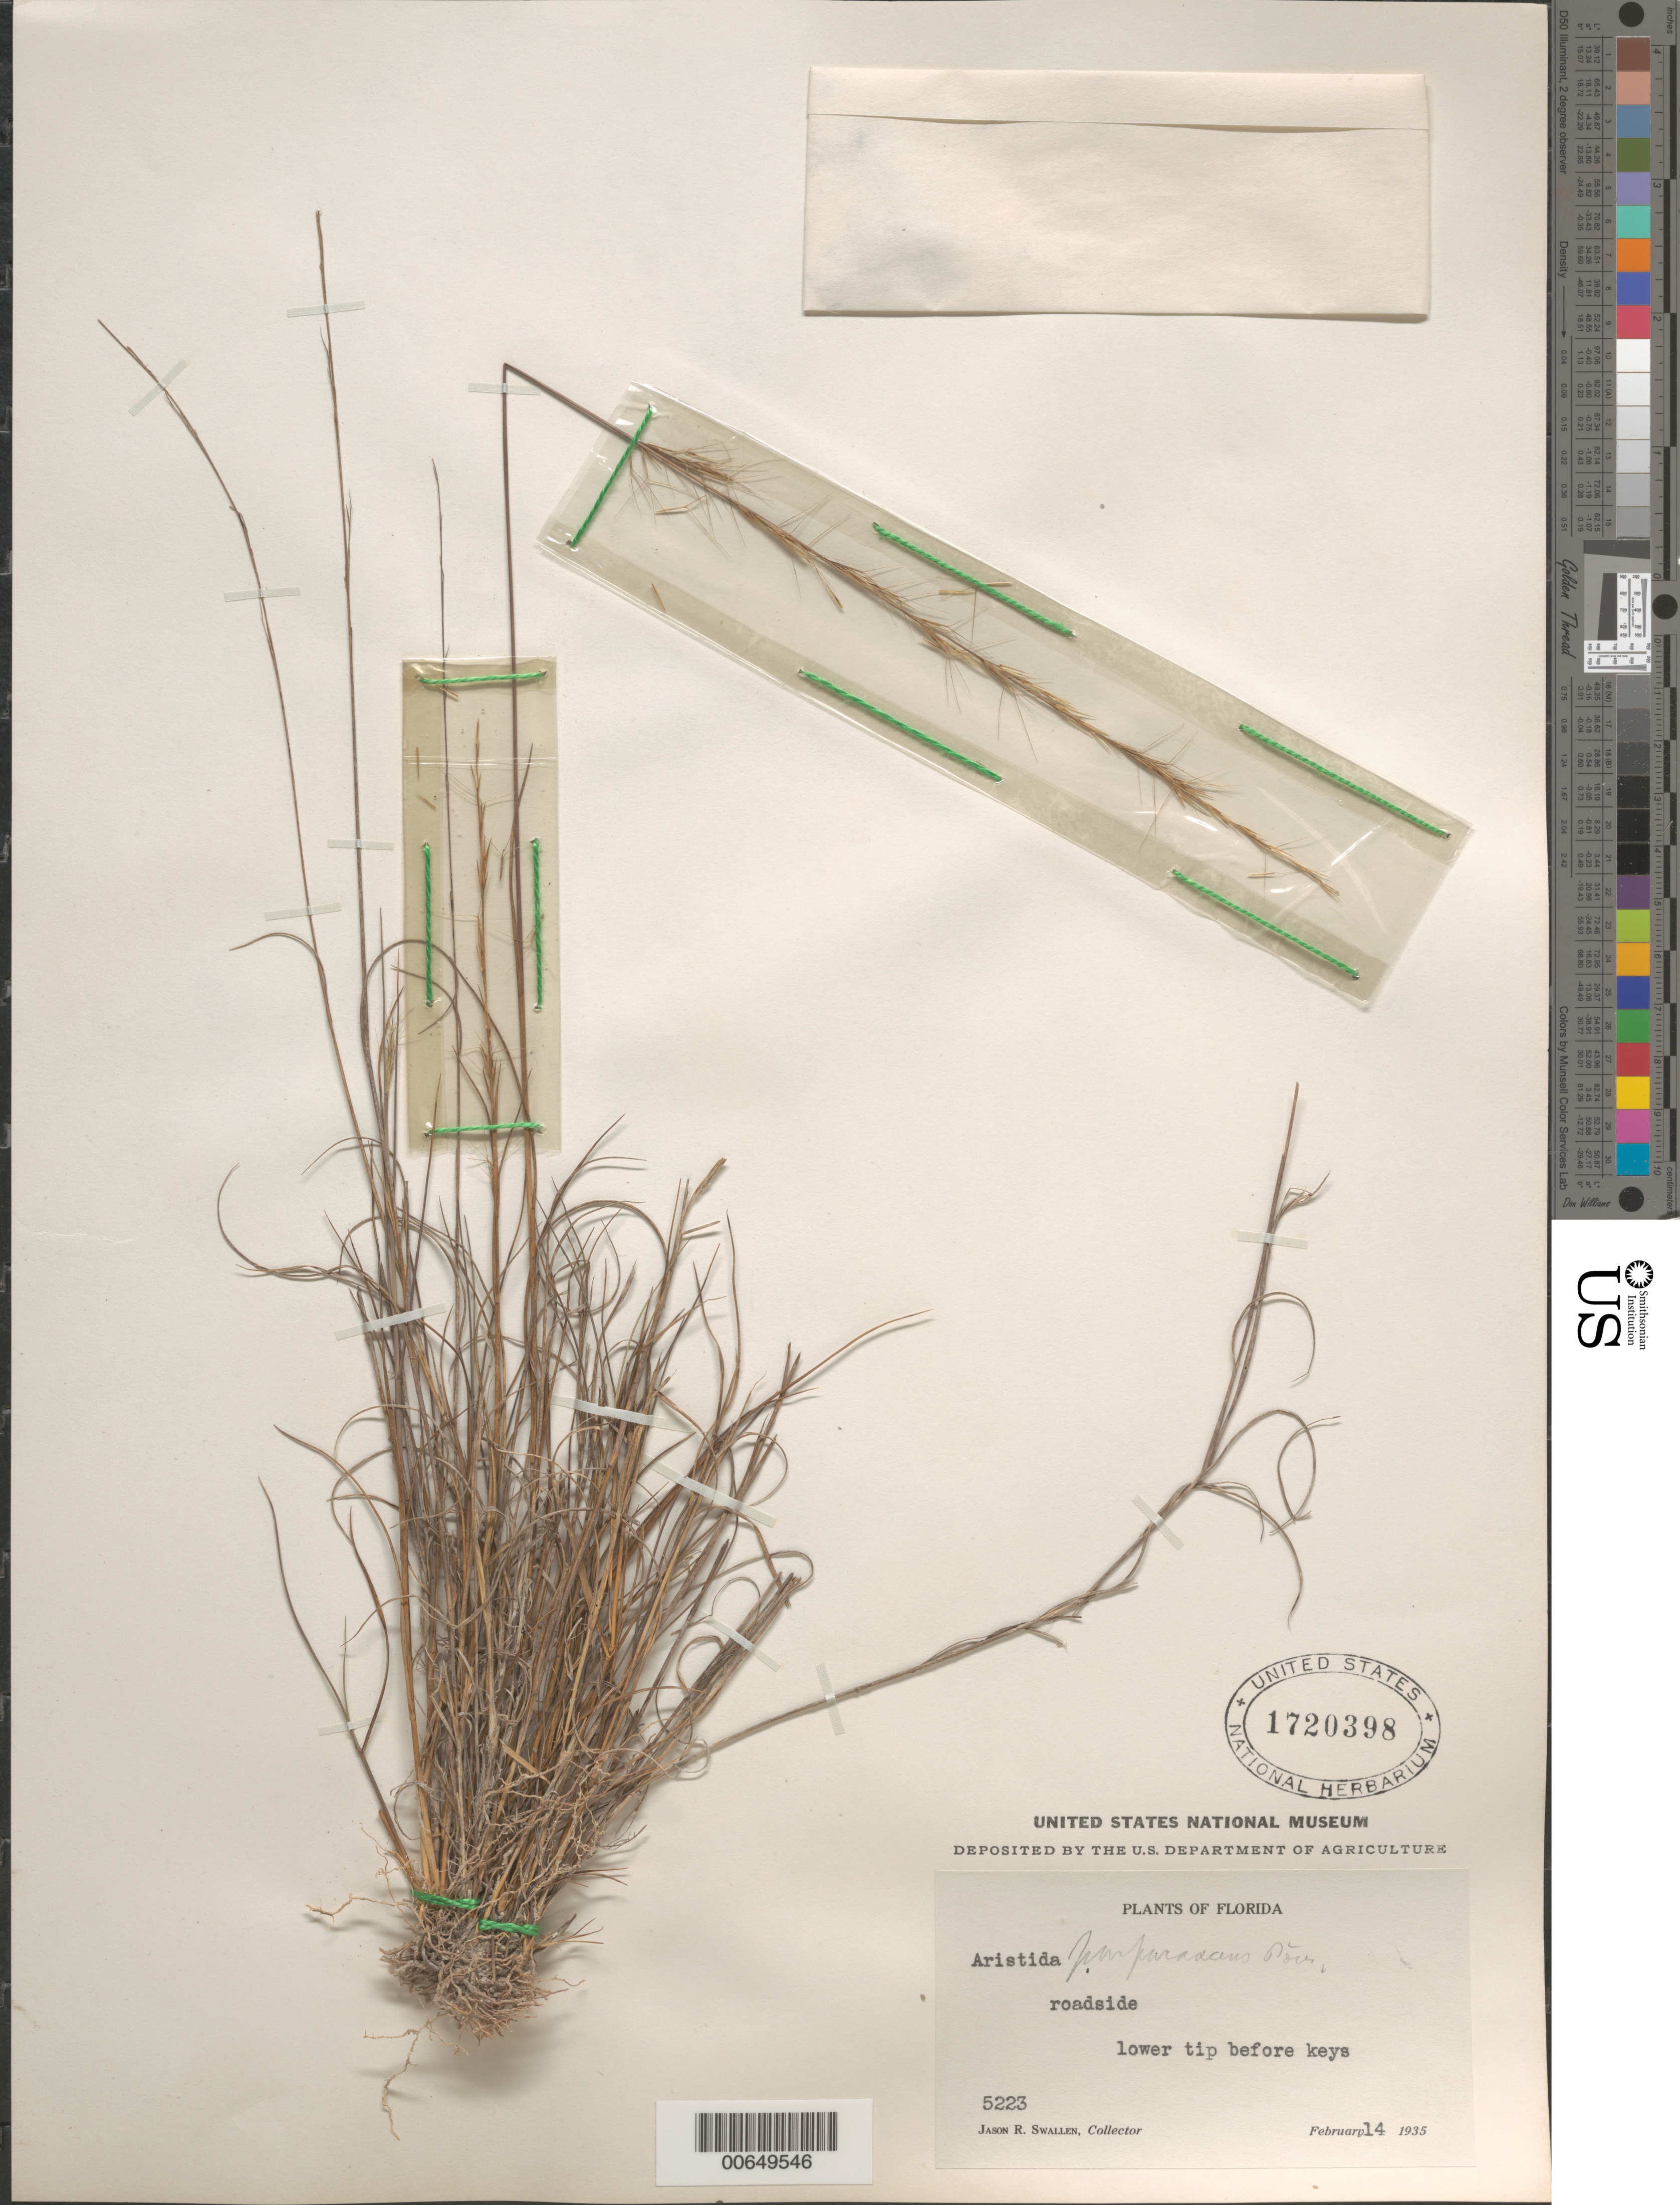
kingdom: Plantae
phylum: Tracheophyta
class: Liliopsida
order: Poales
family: Poaceae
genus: Aristida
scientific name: Aristida purpurascens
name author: Poir. in Lam.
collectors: J. R. Swallen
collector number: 5223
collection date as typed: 14 Feb 1935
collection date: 1935-02-14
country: United States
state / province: Florida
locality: Lower tip before Keys.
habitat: Roadside.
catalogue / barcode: US 1720398